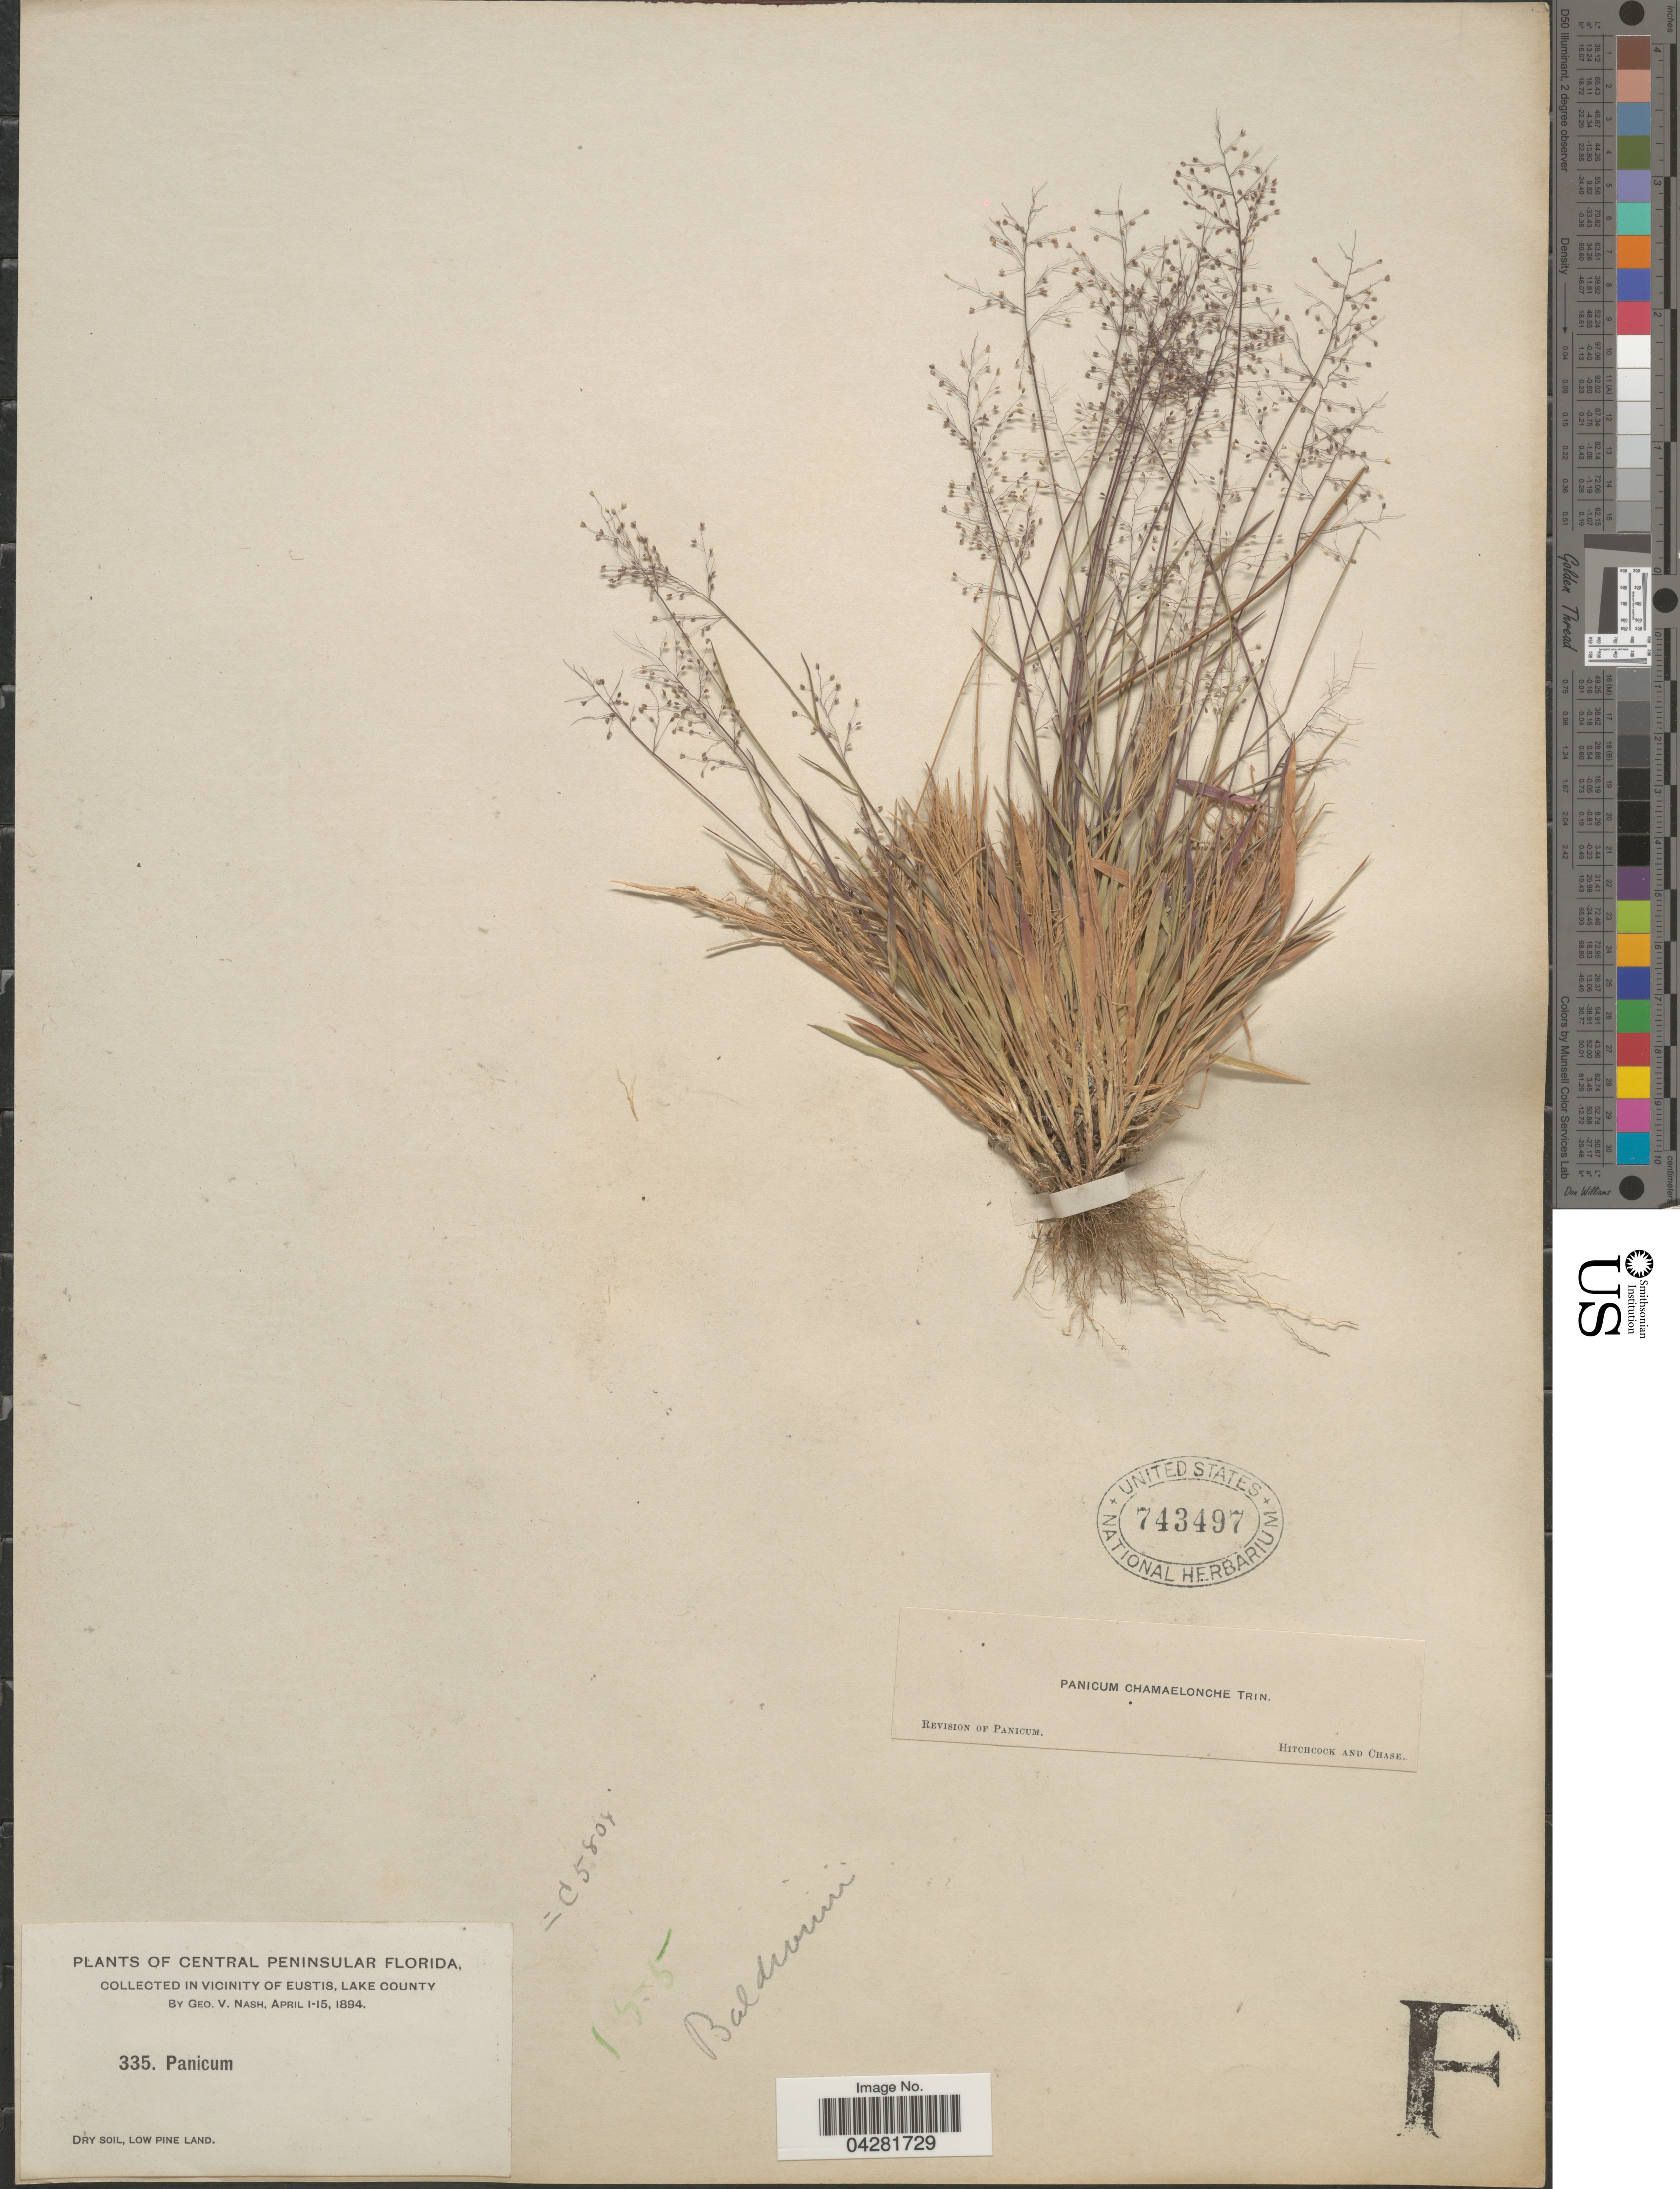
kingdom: Plantae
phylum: Tracheophyta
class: Liliopsida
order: Poales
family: Poaceae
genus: Dichanthelium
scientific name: Dichanthelium ensifolium var. ensifolium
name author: (Baldwin ex Elliot) Gould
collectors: G. V. Nash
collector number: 335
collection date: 1894-04-01/1894-04-15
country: United States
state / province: Florida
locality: Central Peninsular Florida, in vicinity of Eustis, Lake County.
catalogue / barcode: US 743497